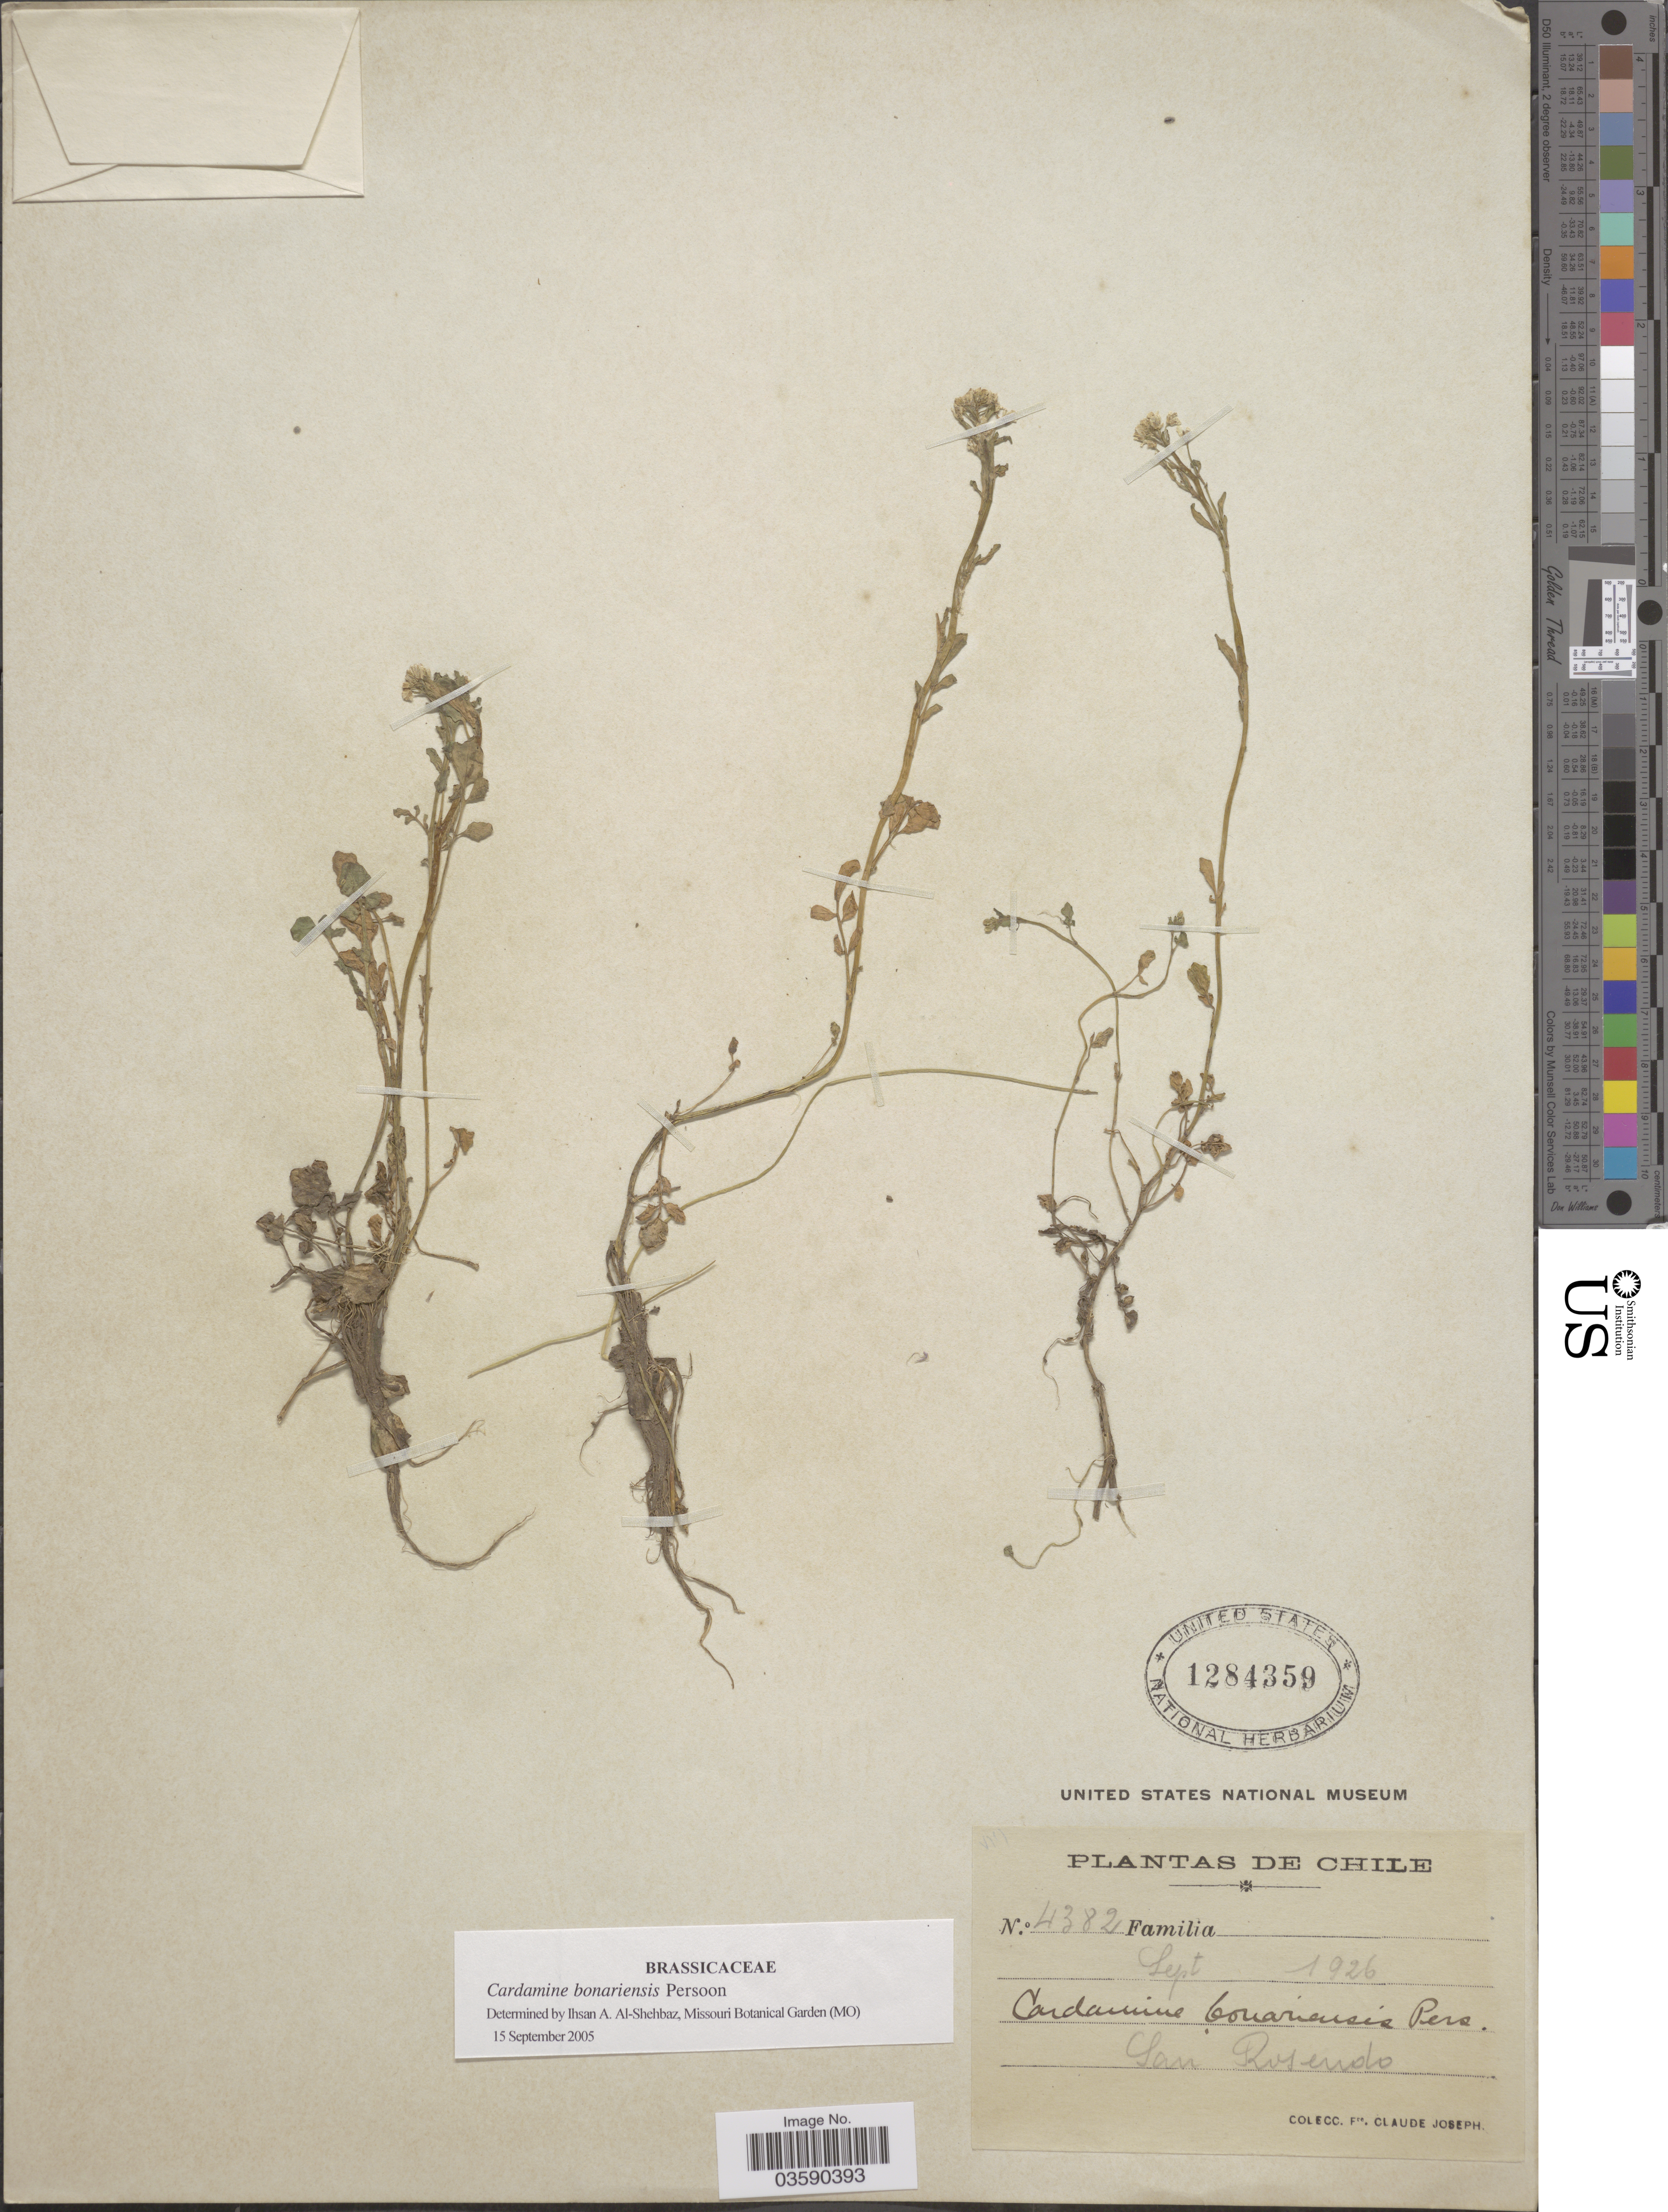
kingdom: Plantae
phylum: Tracheophyta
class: Magnoliopsida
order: Brassicales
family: Brassicaceae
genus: Cardamine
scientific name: Cardamine bonariensis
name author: Pers.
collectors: Bro. Claude-Joseph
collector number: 4382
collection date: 1926-09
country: Chile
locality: San Rosendo.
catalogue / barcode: US 1284359